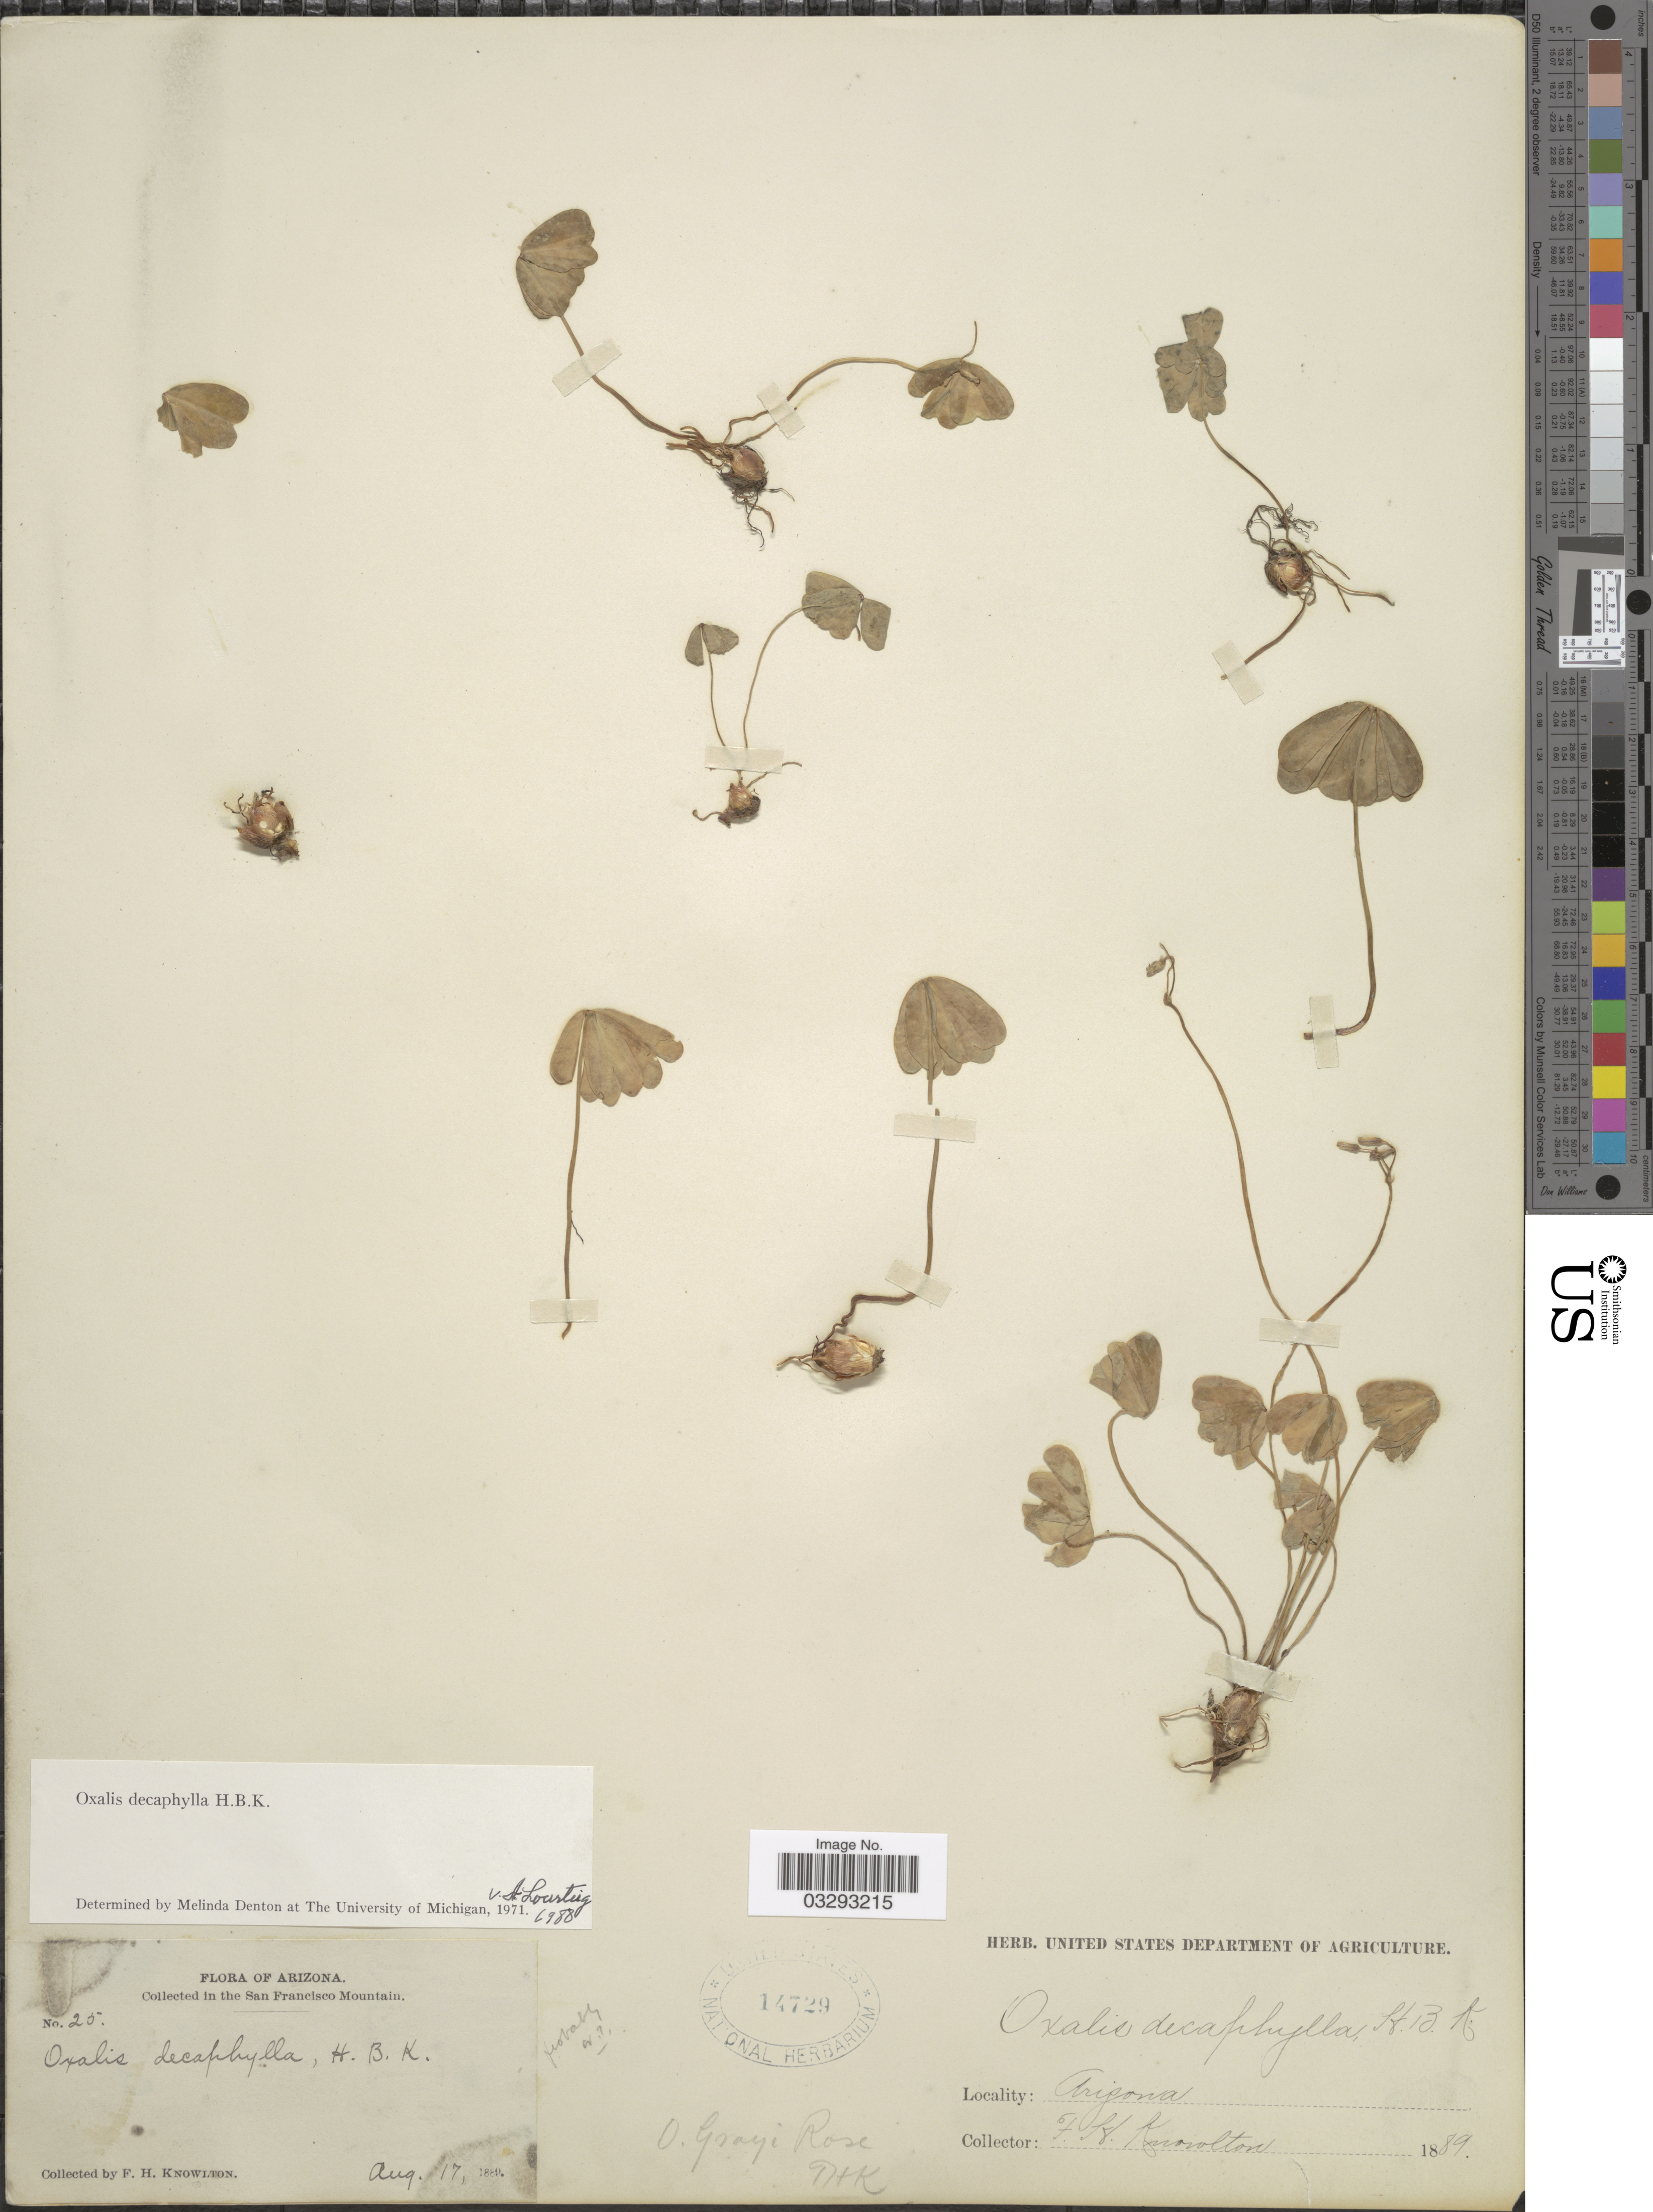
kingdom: Plantae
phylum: Tracheophyta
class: Magnoliopsida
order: Oxalidales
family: Oxalidaceae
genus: Oxalis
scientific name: Oxalis decaphylla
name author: Kunth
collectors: F. H. Knowlton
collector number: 25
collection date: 1889-08-17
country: United States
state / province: Arizona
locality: Collected in the San Francisco Mountain.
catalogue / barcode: US 14729